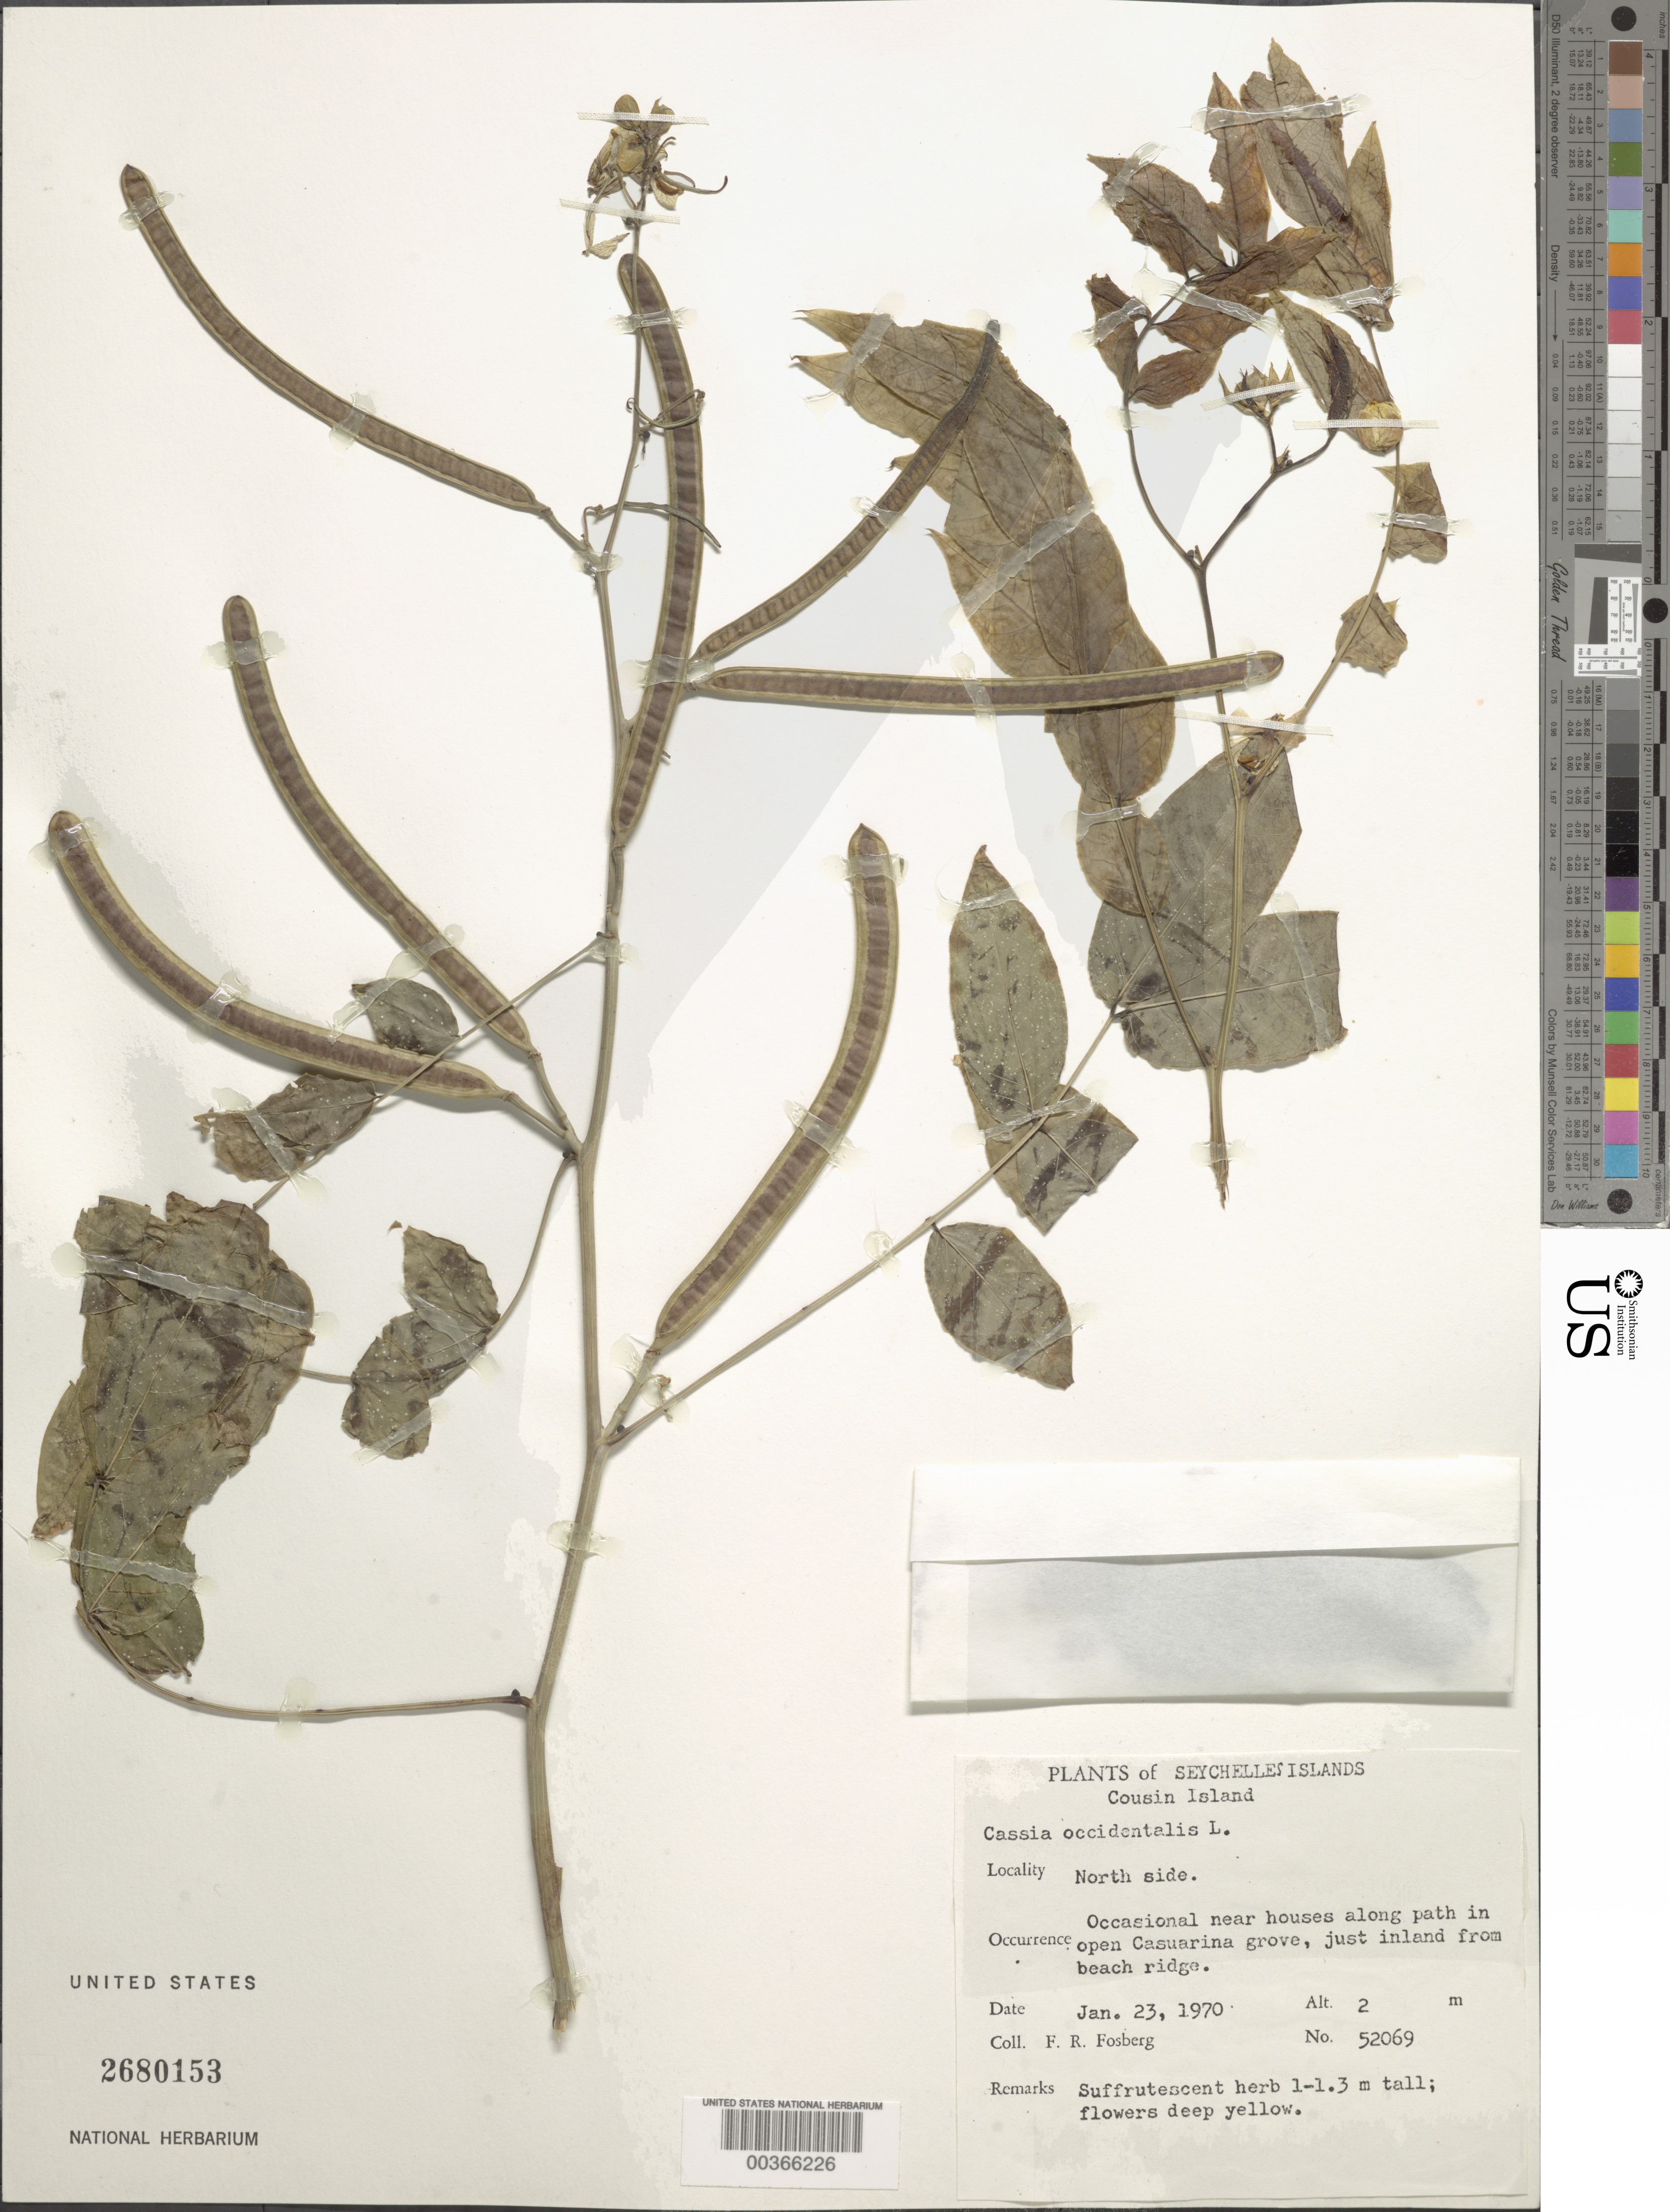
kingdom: Plantae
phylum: Tracheophyta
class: Magnoliopsida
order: Fabales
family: Fabaceae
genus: Senna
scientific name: Senna occidentalis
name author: (L.) Link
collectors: F. R. Fosberg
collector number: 52069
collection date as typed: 23 Jan 1970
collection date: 1970-01-23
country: Seychelles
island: Cousin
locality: In casuarina grove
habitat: Near houses along path in open grove, just inland from beach ridge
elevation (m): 2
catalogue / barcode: US 2680153